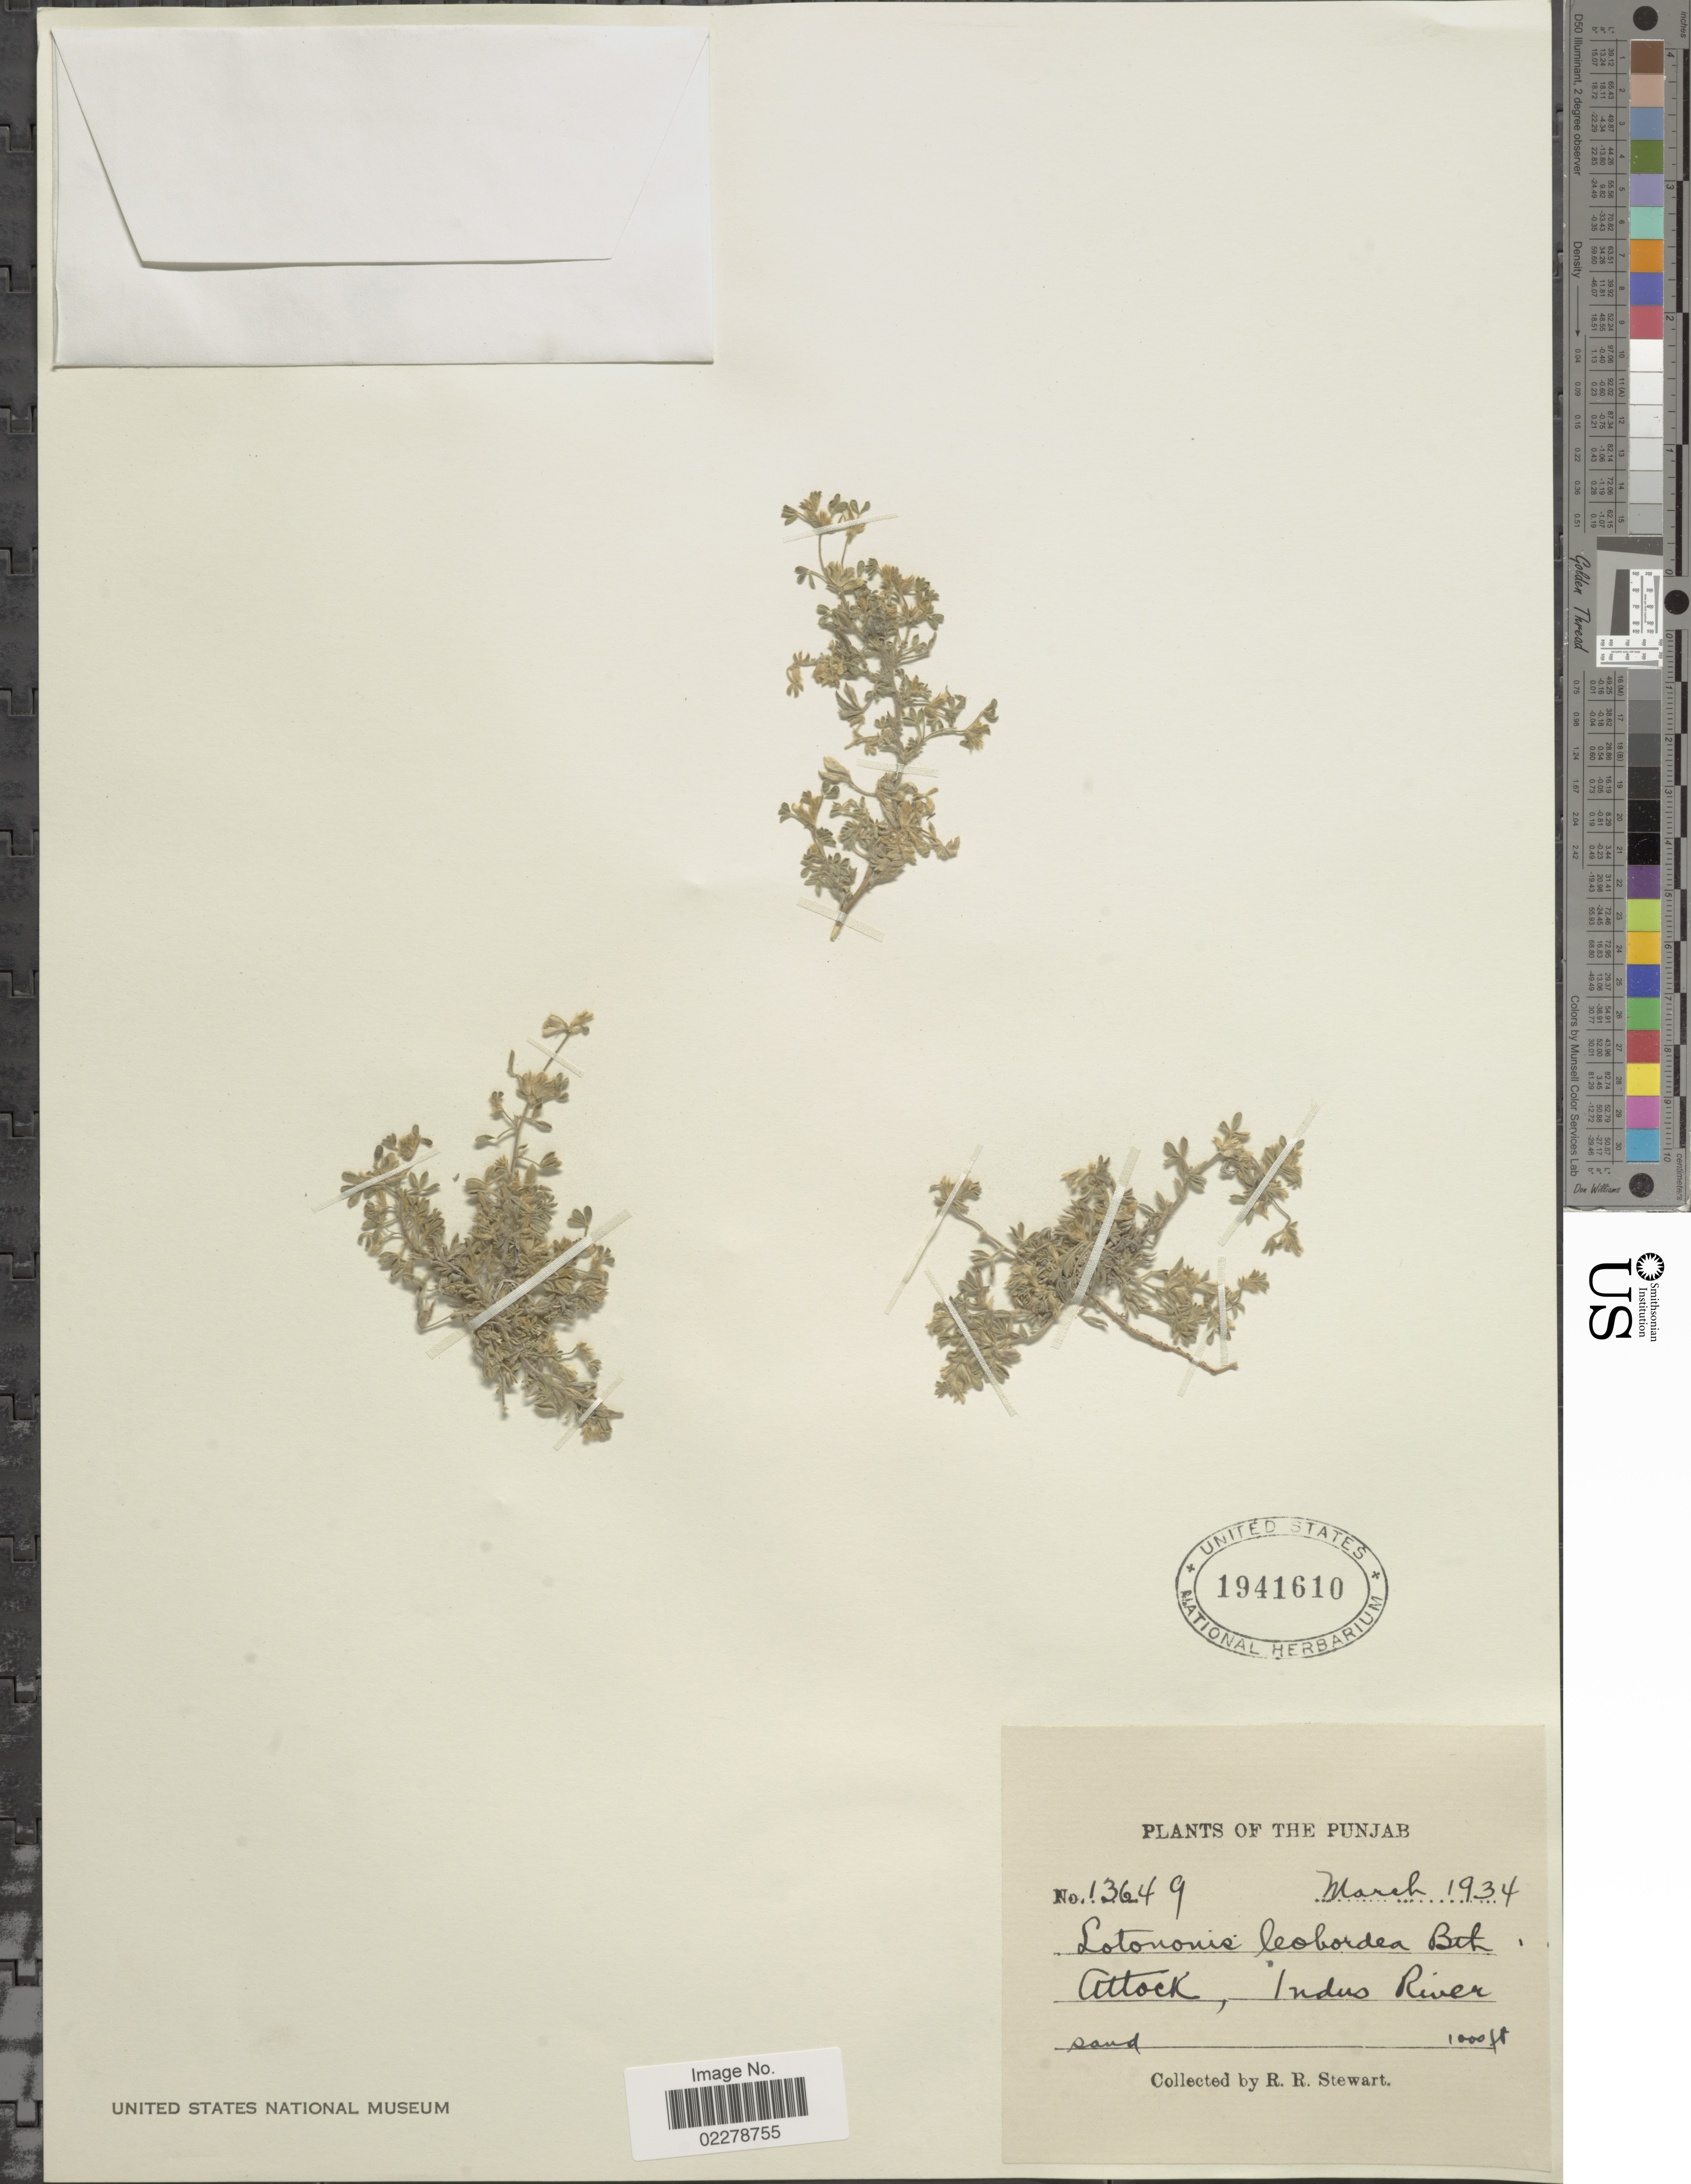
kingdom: Plantae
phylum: Tracheophyta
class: Magnoliopsida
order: Fabales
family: Fabaceae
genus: Lotononis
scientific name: Lotononis leobordea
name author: Benth.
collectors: R. R. Stewart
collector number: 13649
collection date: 1934-03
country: India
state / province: Punjab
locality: Attock, Indus River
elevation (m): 305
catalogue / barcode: US 1941610